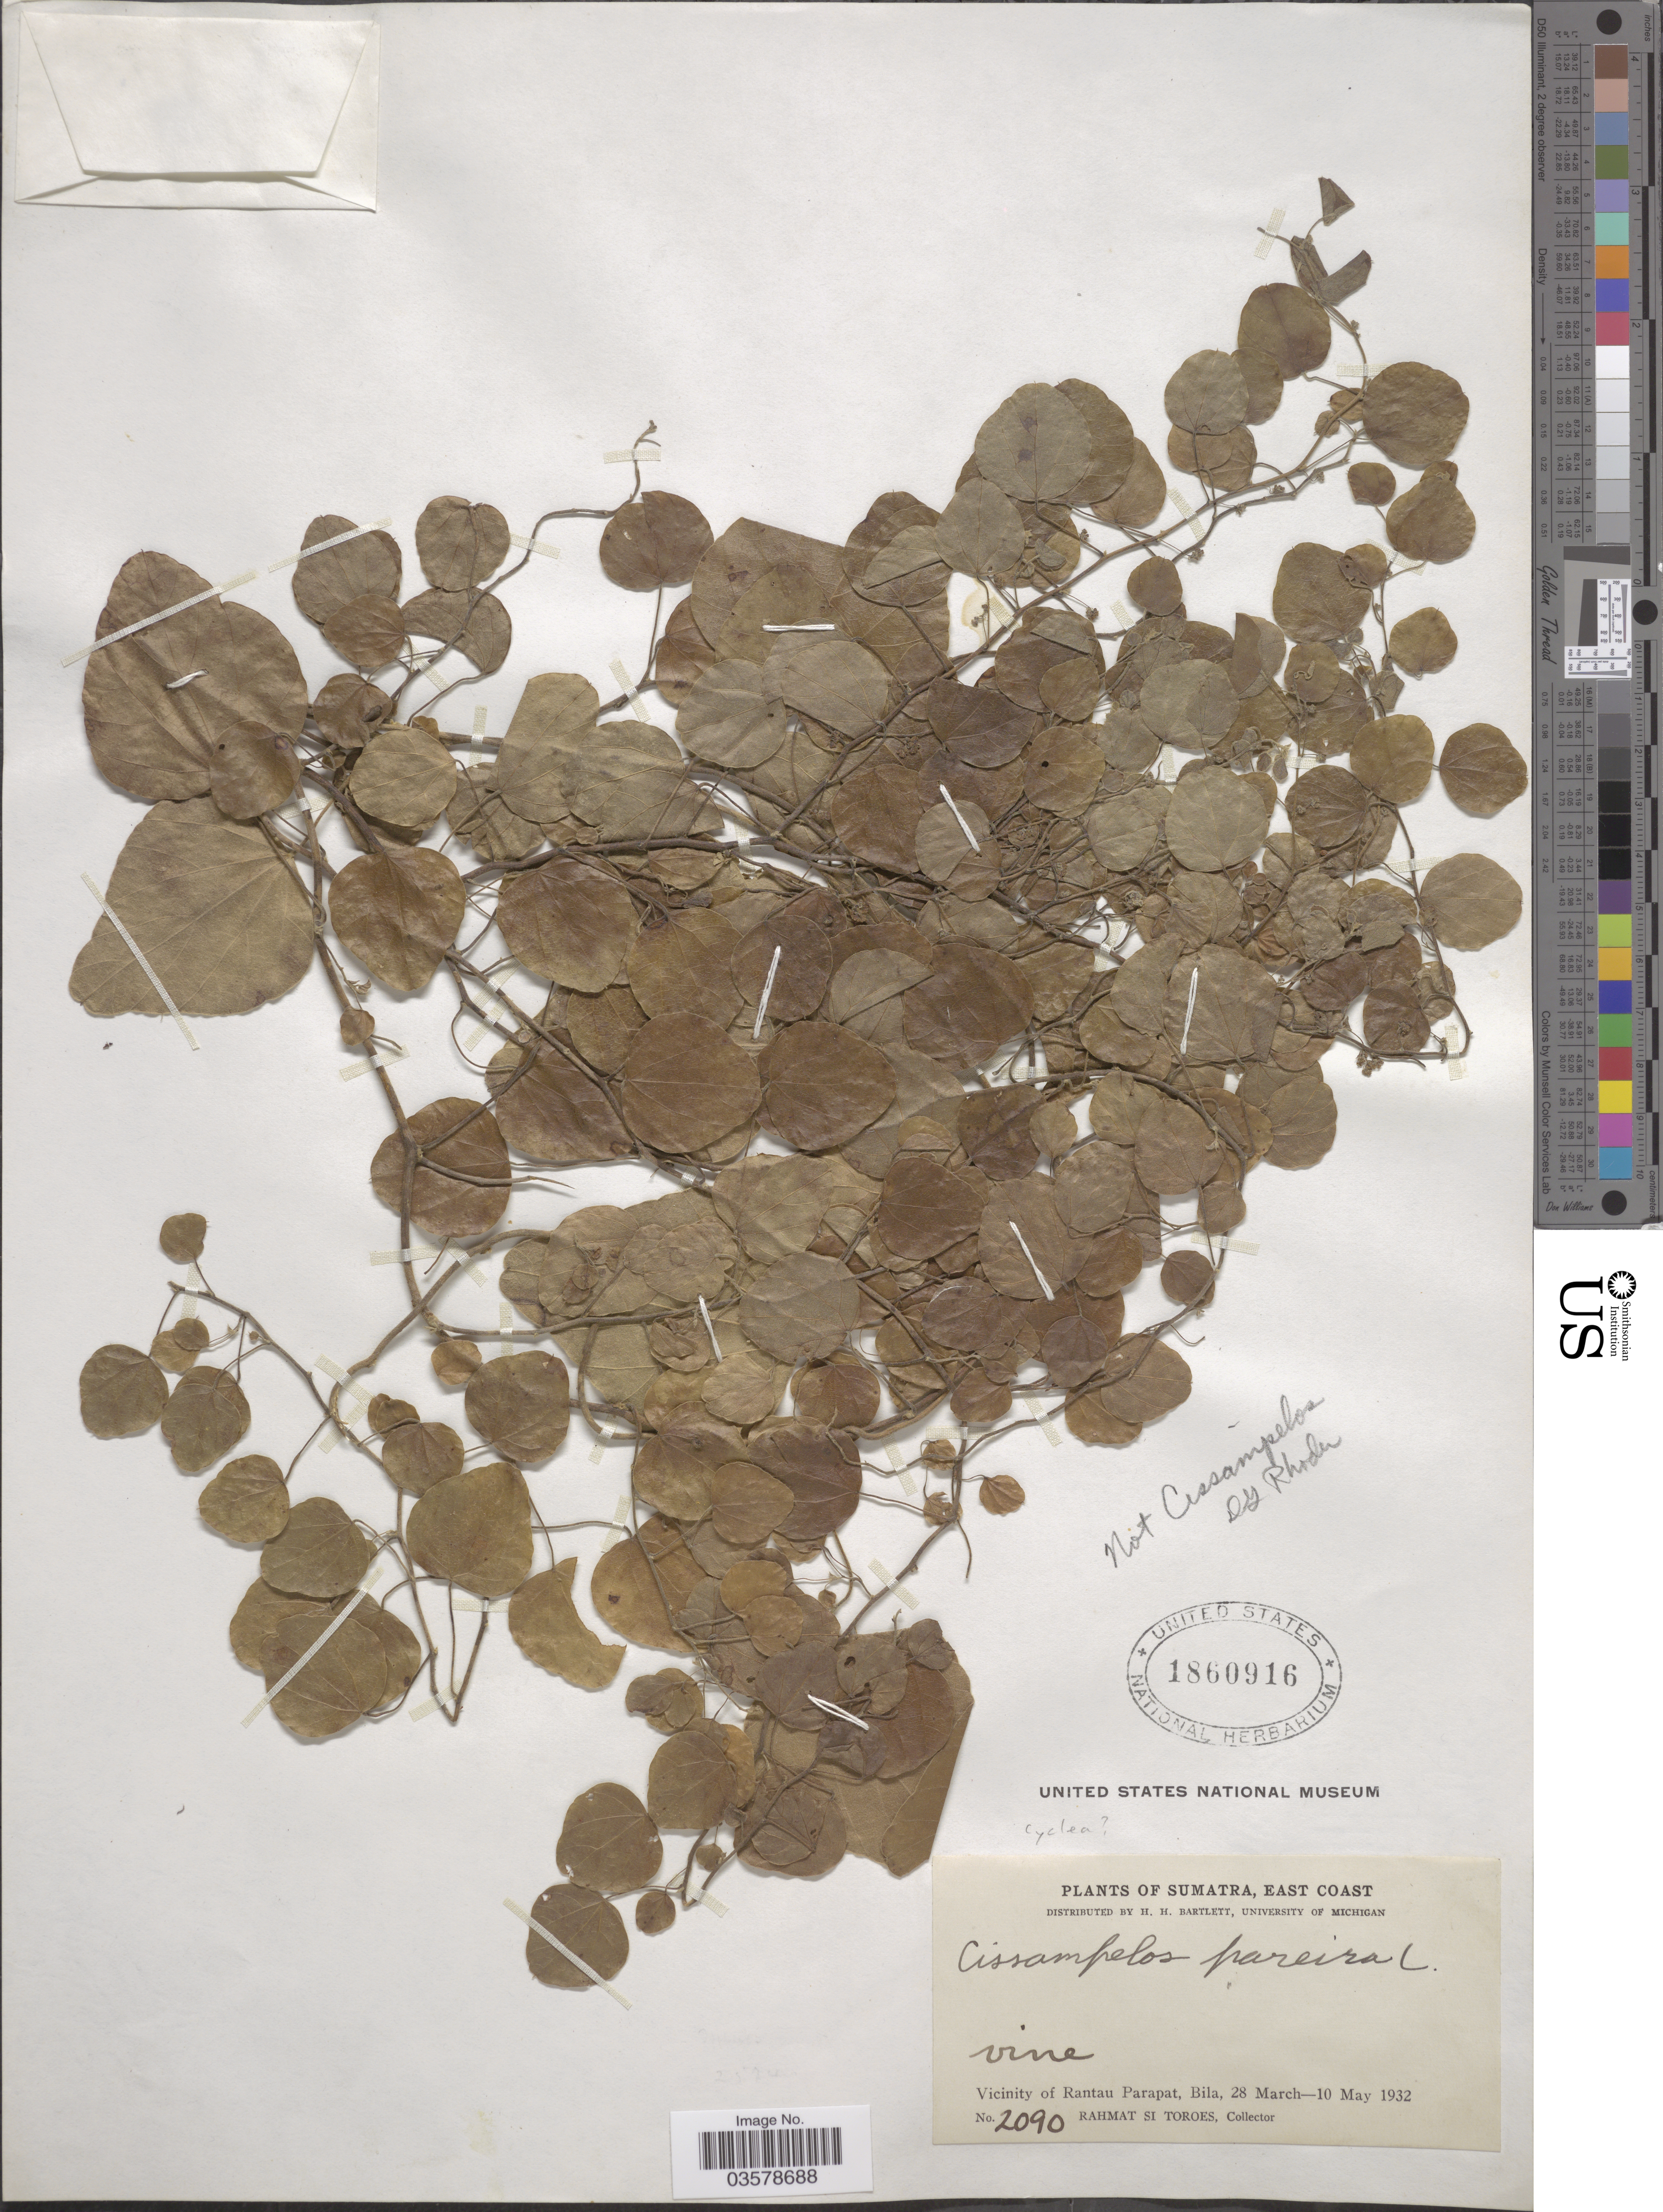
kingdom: Plantae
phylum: Tracheophyta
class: Magnoliopsida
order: Ranunculales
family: Menispermaceae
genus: Cyclea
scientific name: Cyclea sp.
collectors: Rahmat Si Boeea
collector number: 2090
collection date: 1932-03-28/1932-05-10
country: Indonesia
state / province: Sumatra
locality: East Coast. Vicinity of Rantau Parapat, Bila.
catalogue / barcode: US 1860916